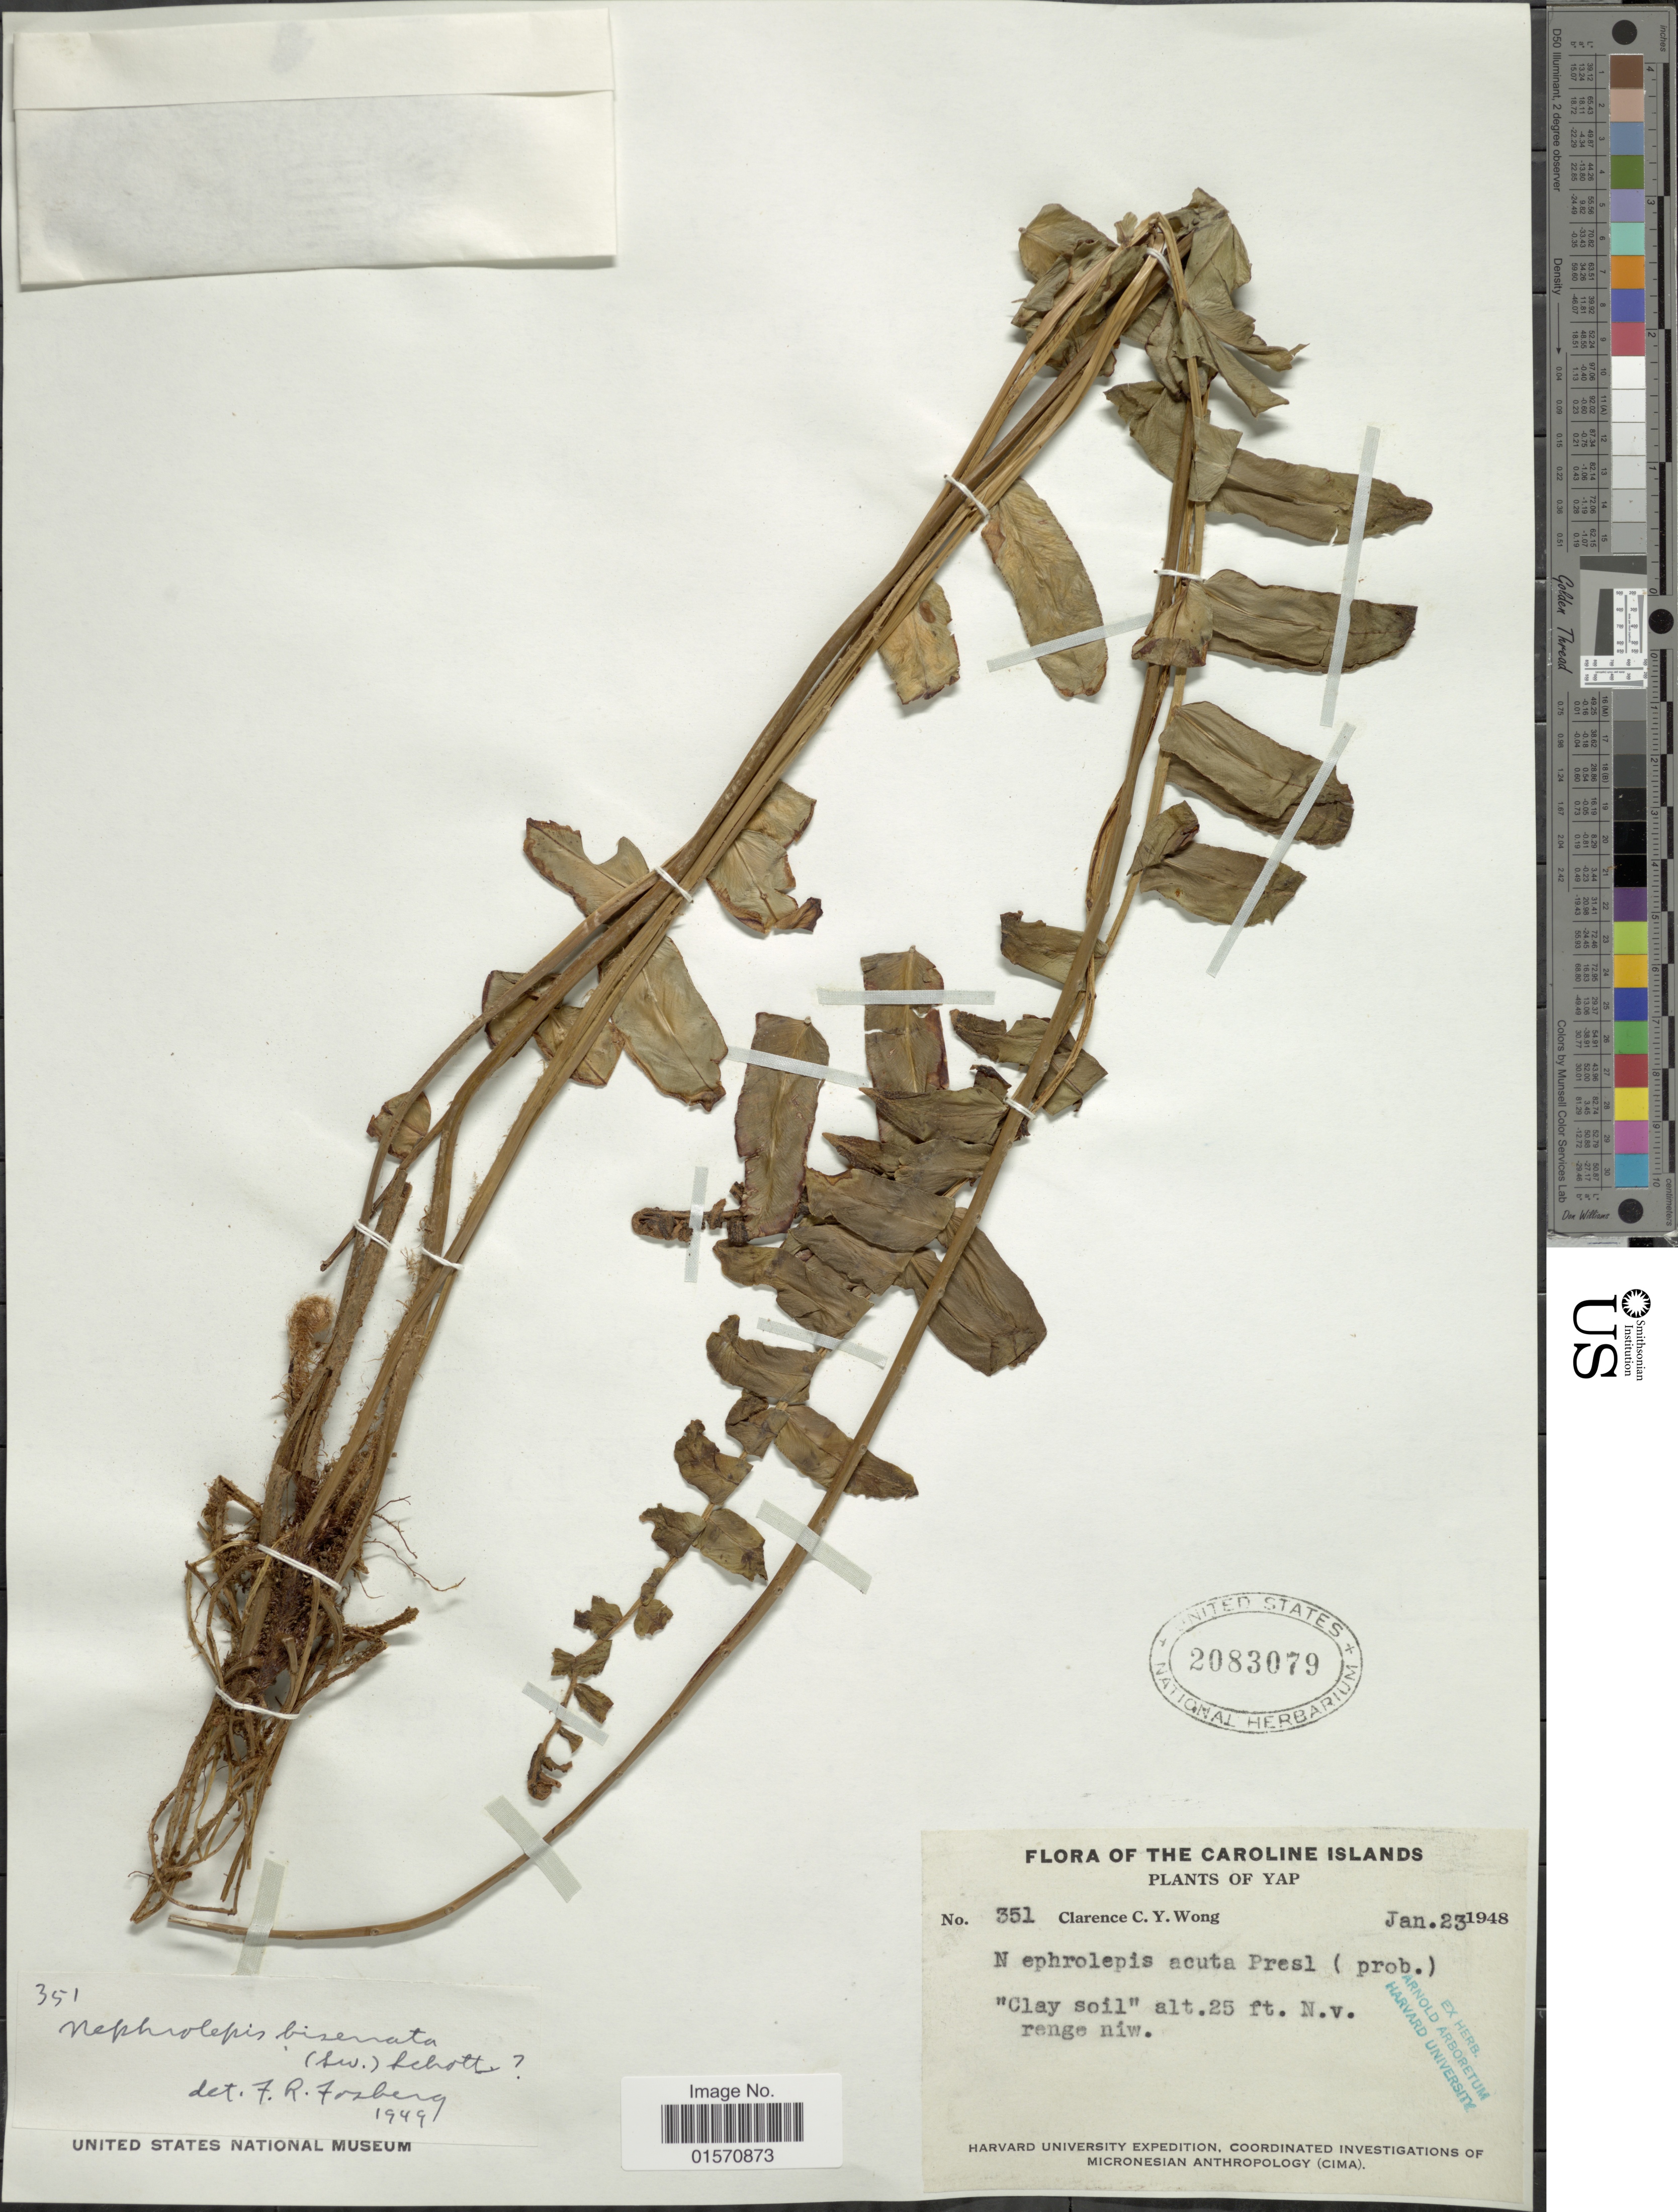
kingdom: Plantae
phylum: Tracheophyta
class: Polypodiopsida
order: Polypodiales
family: Nephrolepidaceae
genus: Nephrolepis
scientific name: Nephrolepis biserrata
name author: (Sw.) Schott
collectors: C. Wong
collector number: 351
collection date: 1948-01-23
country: Micronesia, Federated States of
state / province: Yap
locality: Caroline Islands. "Clay soil" N.v. renge niw [unsure placement]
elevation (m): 8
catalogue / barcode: US 2083079